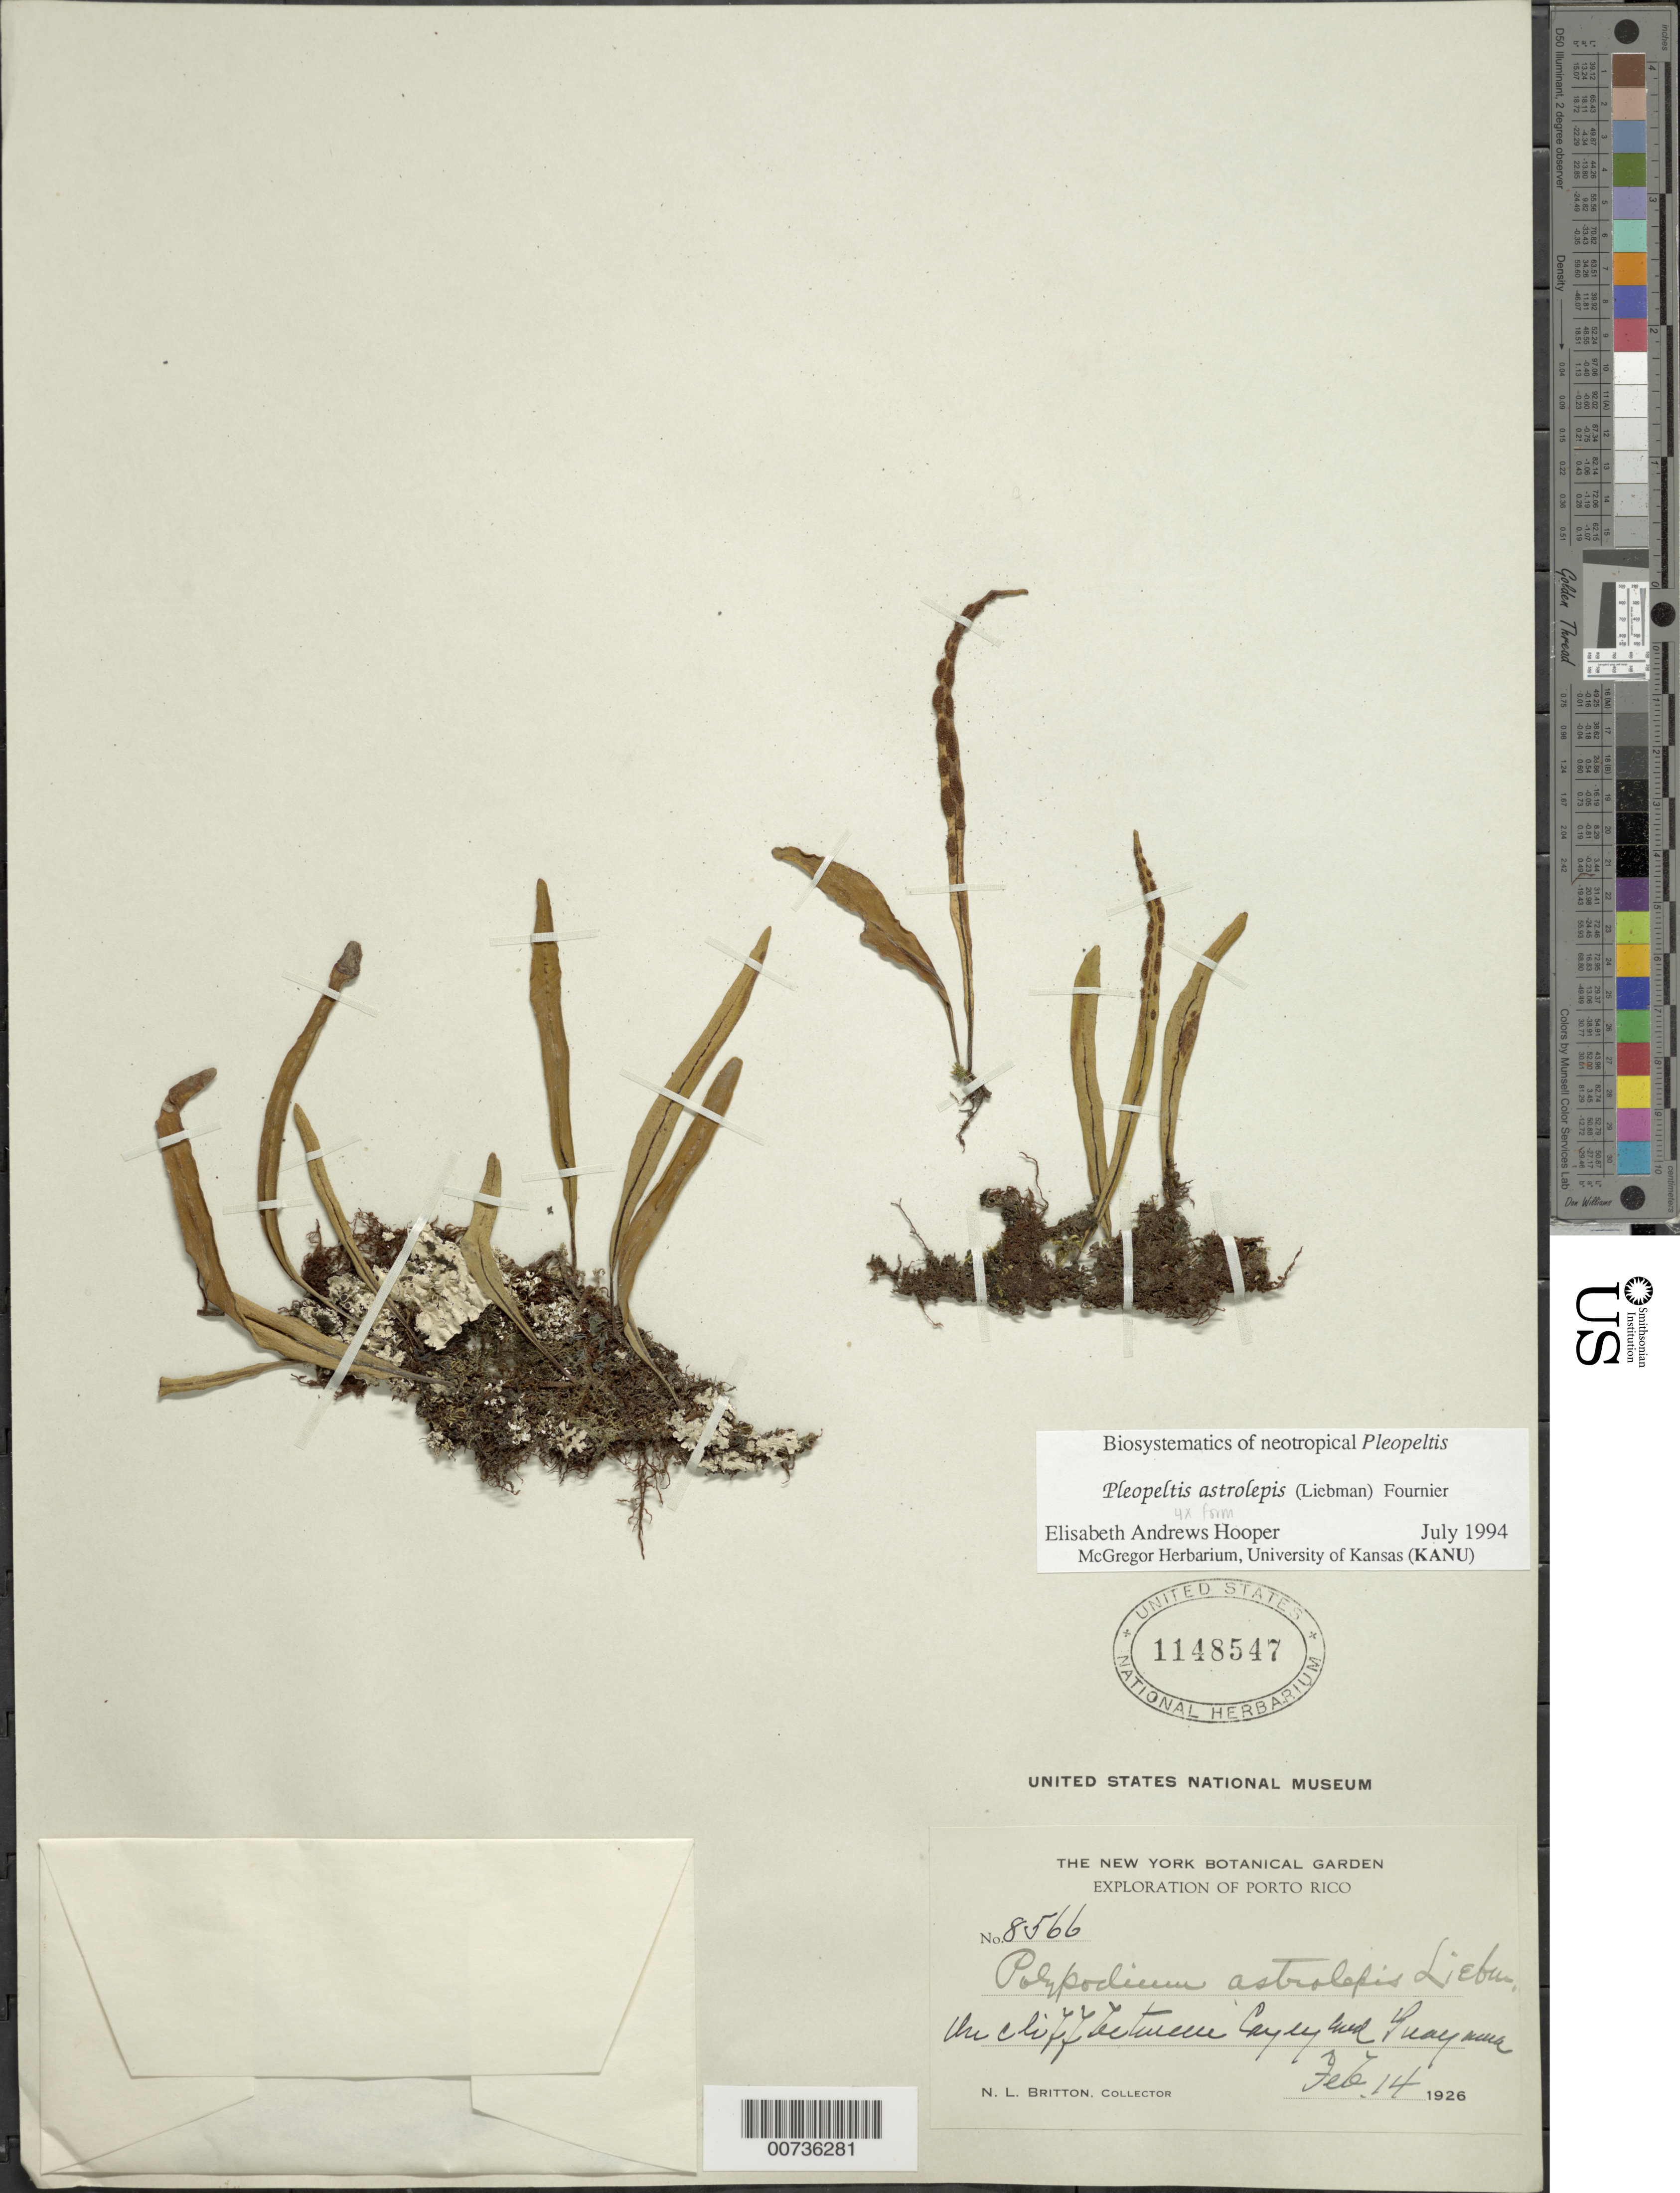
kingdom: Plantae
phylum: Tracheophyta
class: Polypodiopsida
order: Polypodiales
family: Polypodiaceae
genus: Pleopeltis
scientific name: Pleopeltis astrolepis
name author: (Liebm.) E. Fourn.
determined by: Hooper, E. A.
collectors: N. Britton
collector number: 8566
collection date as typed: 14 Feb 1926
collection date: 1926-02-14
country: Puerto Rico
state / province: Cayey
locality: On cliff between Cayey & Guayama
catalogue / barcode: US 1148547